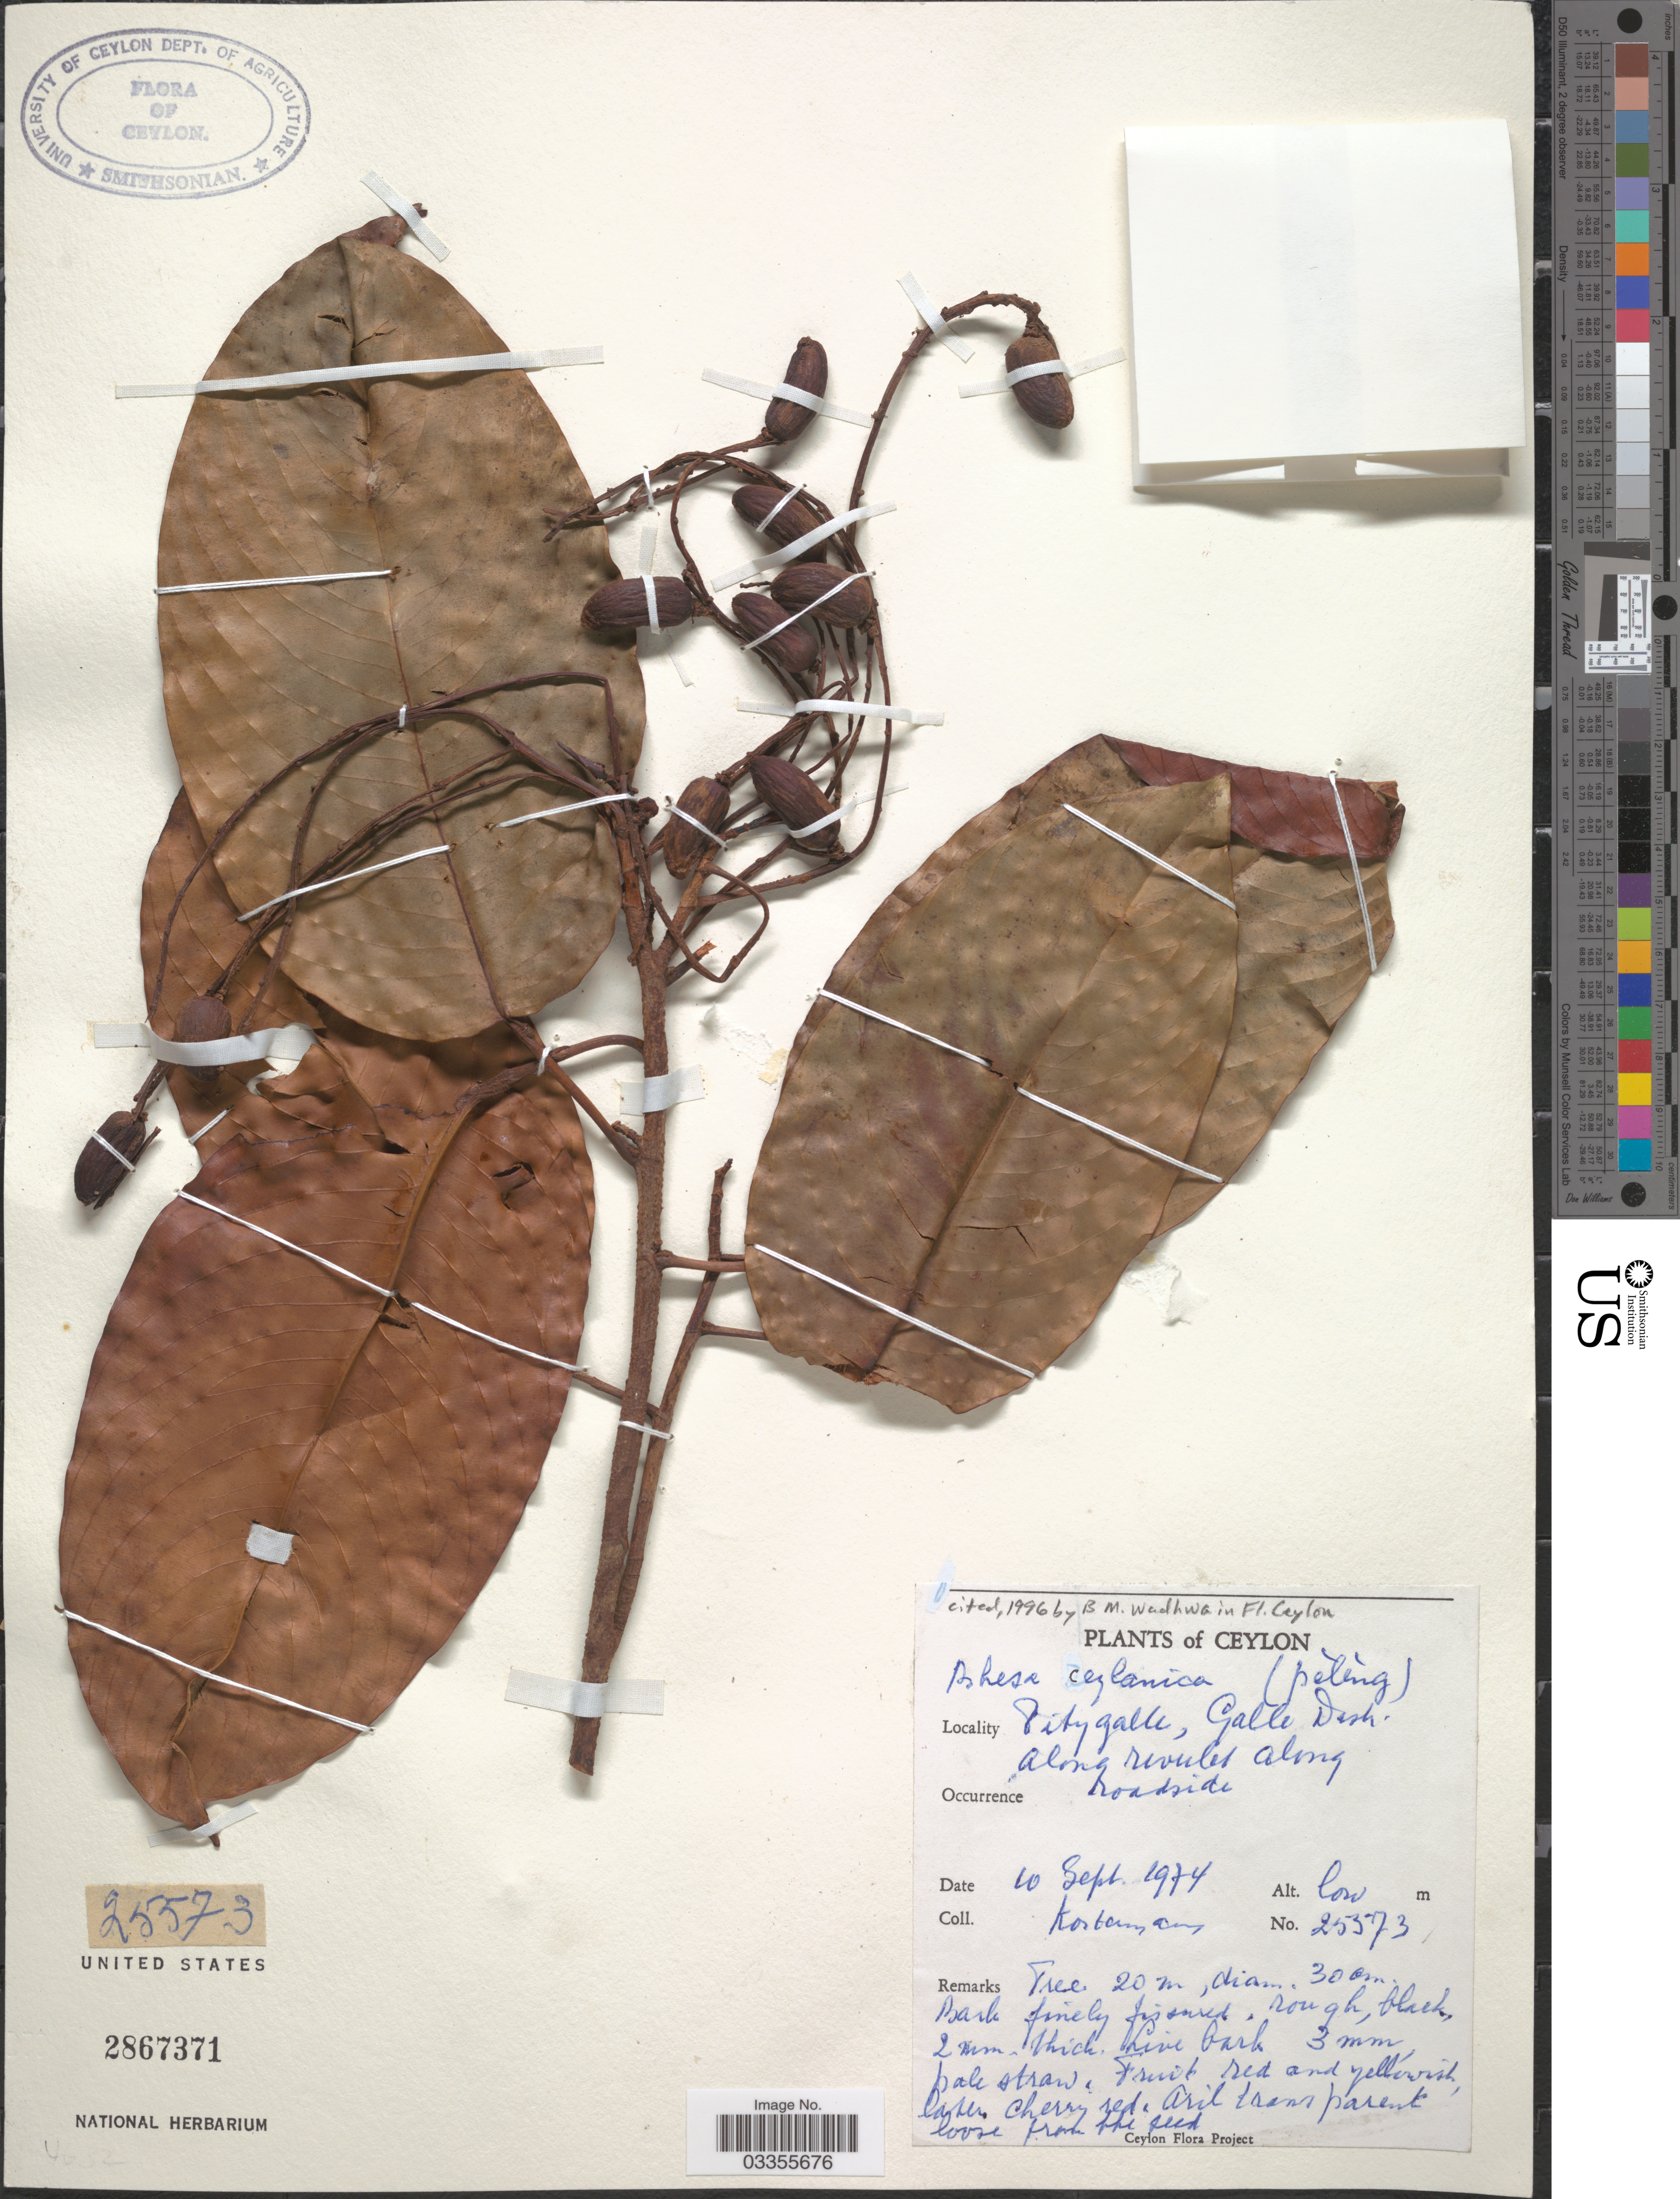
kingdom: Plantae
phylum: Tracheophyta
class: Magnoliopsida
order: Malpighiales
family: Centroplacaceae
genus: Bhesa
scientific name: Bhesa ceylanica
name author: (Arn. ex Thwaites) Ding Hou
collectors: Kostermans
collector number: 25573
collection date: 1974-09-10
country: Sri Lanka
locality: Ceylon. Pitygalle, Galle Distr. Along rivulet along roadside.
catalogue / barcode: US 2867371